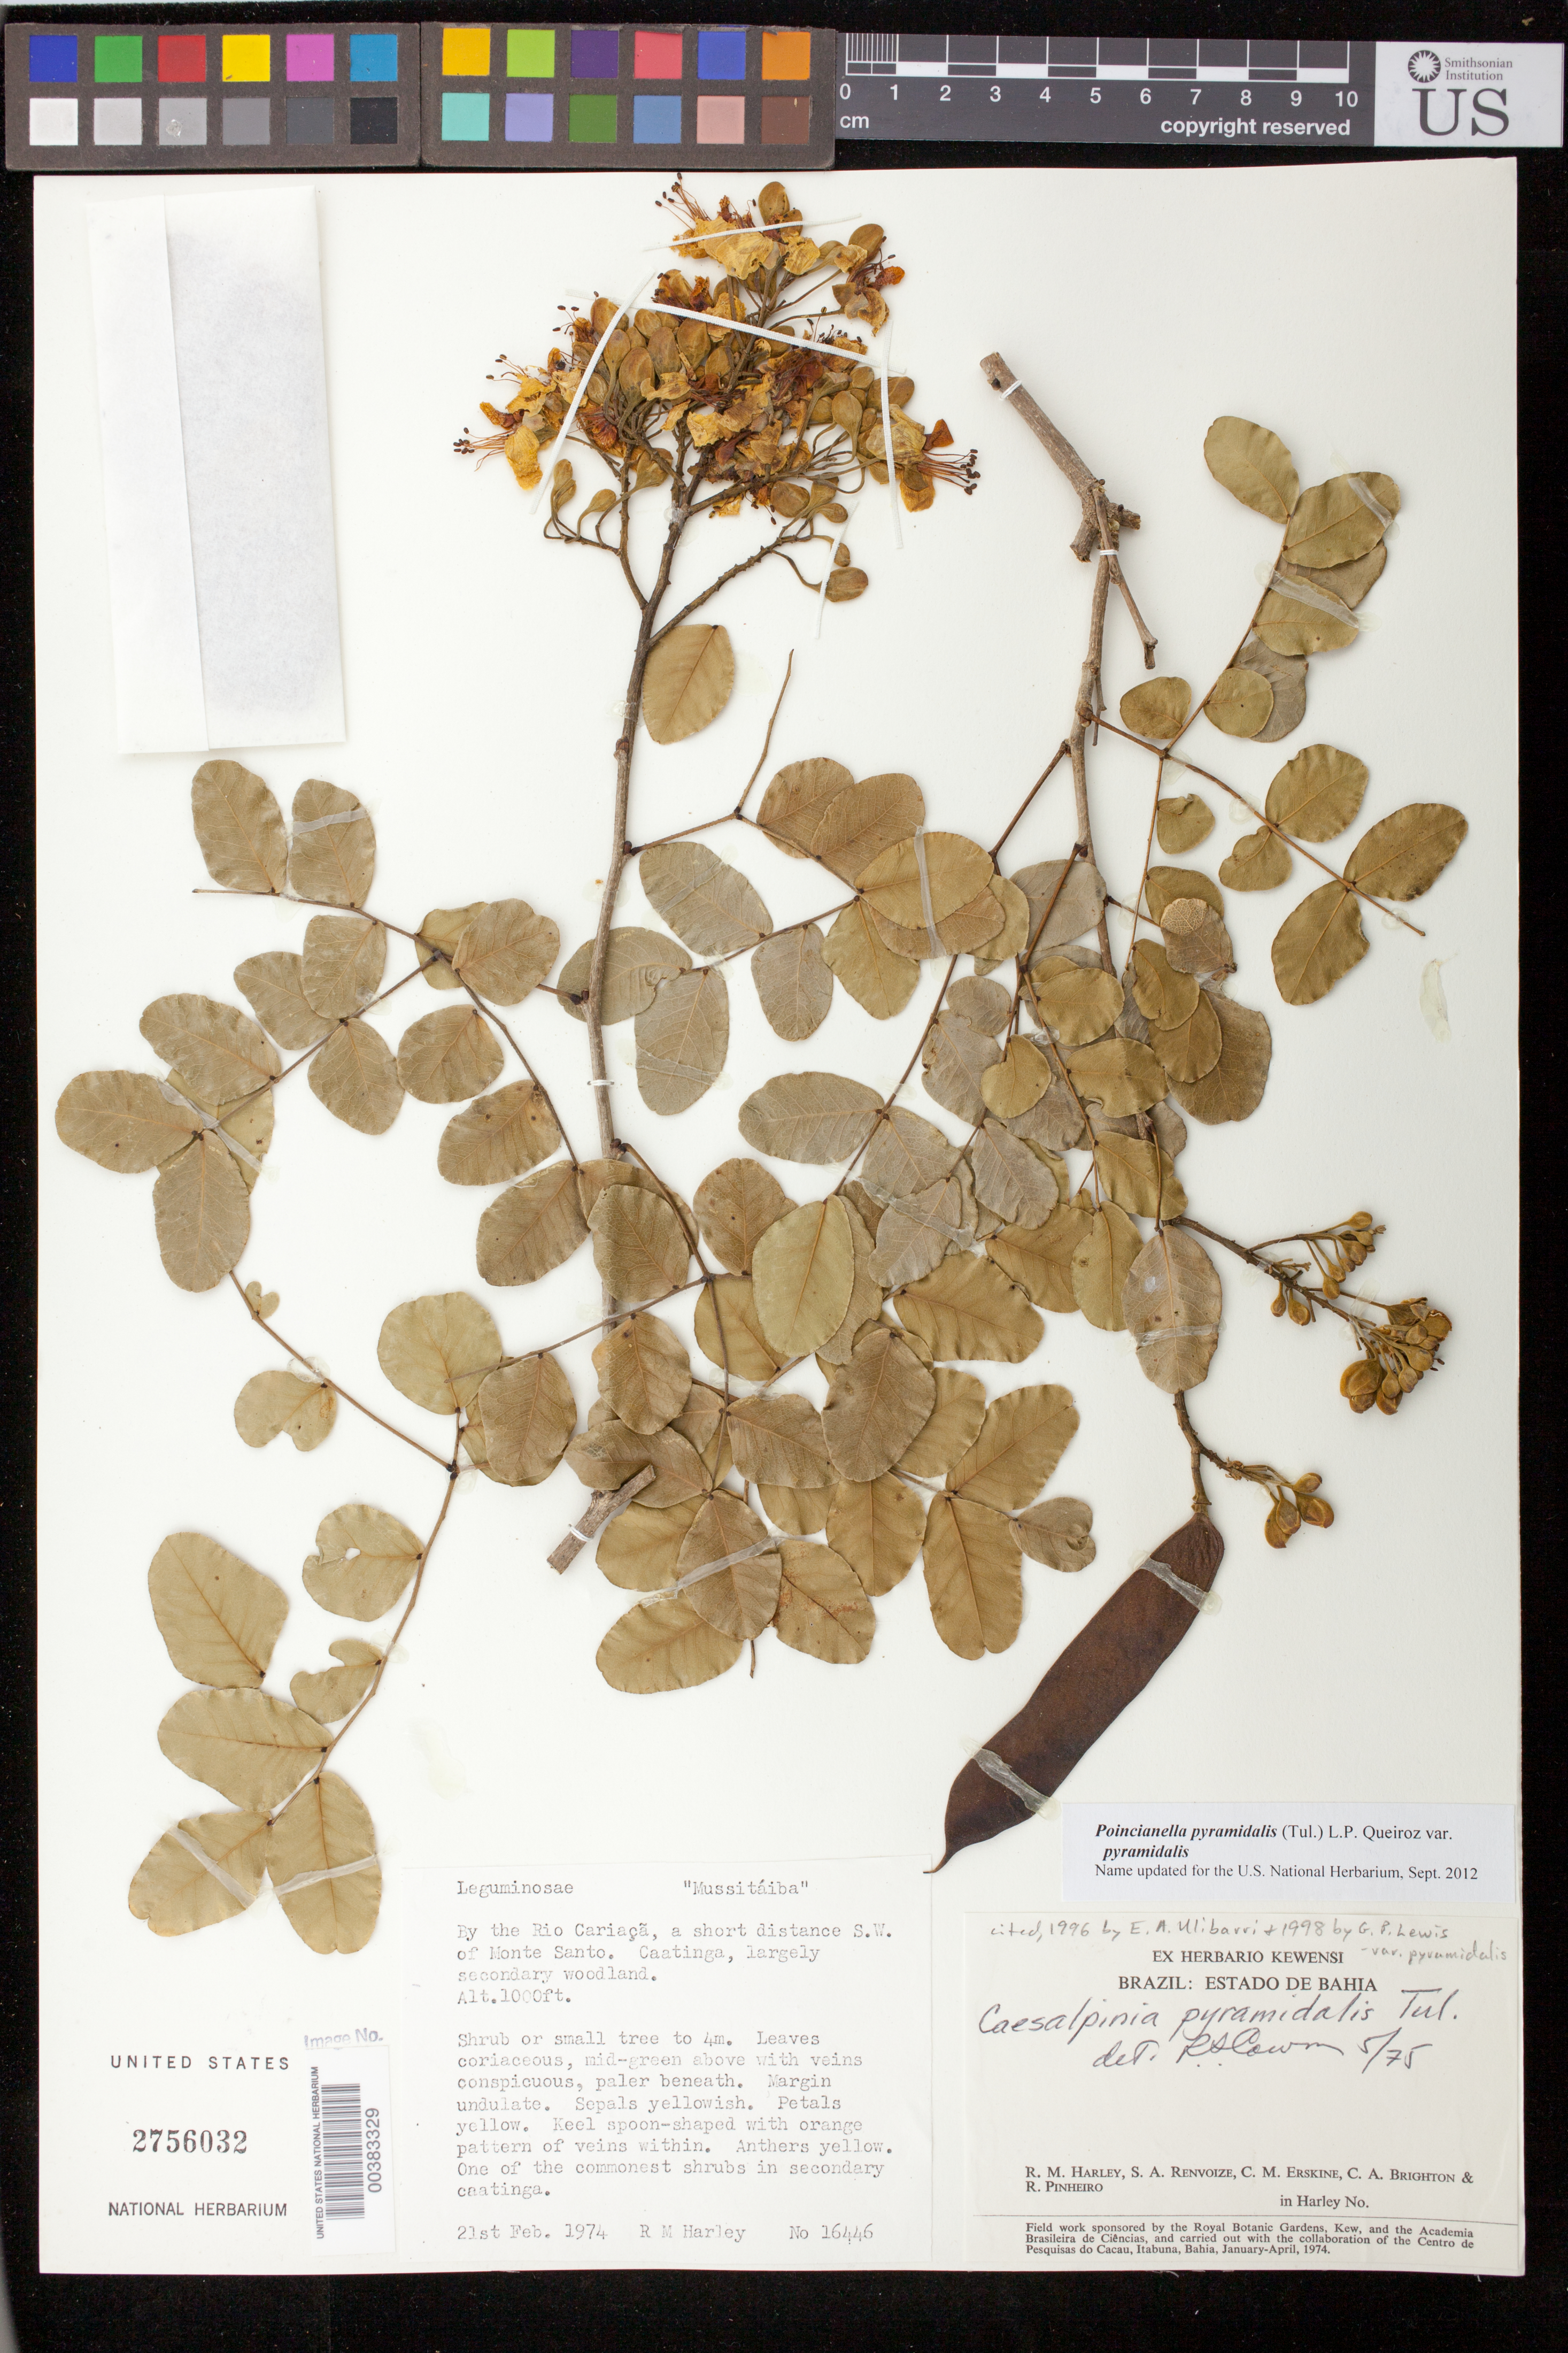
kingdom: Plantae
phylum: Tracheophyta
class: Magnoliopsida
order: Fabales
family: Fabaceae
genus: Cenostigma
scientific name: Cenostigma pyramidale var. pyramidale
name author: (Tul.) Gagnon & G.P. Lewis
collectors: R. M. Harley, S. A. Renvoize, C. Erskine, C. Brighton & R. S. Pinheiro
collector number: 16446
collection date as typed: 21 Feb 1974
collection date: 1974-02-21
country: Brazil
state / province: Bahia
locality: By the Rio Cariaca, a short distance S.W. of Monte Santo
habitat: Secondary caatinga, largely secondary woodland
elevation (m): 305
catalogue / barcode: US 2756032